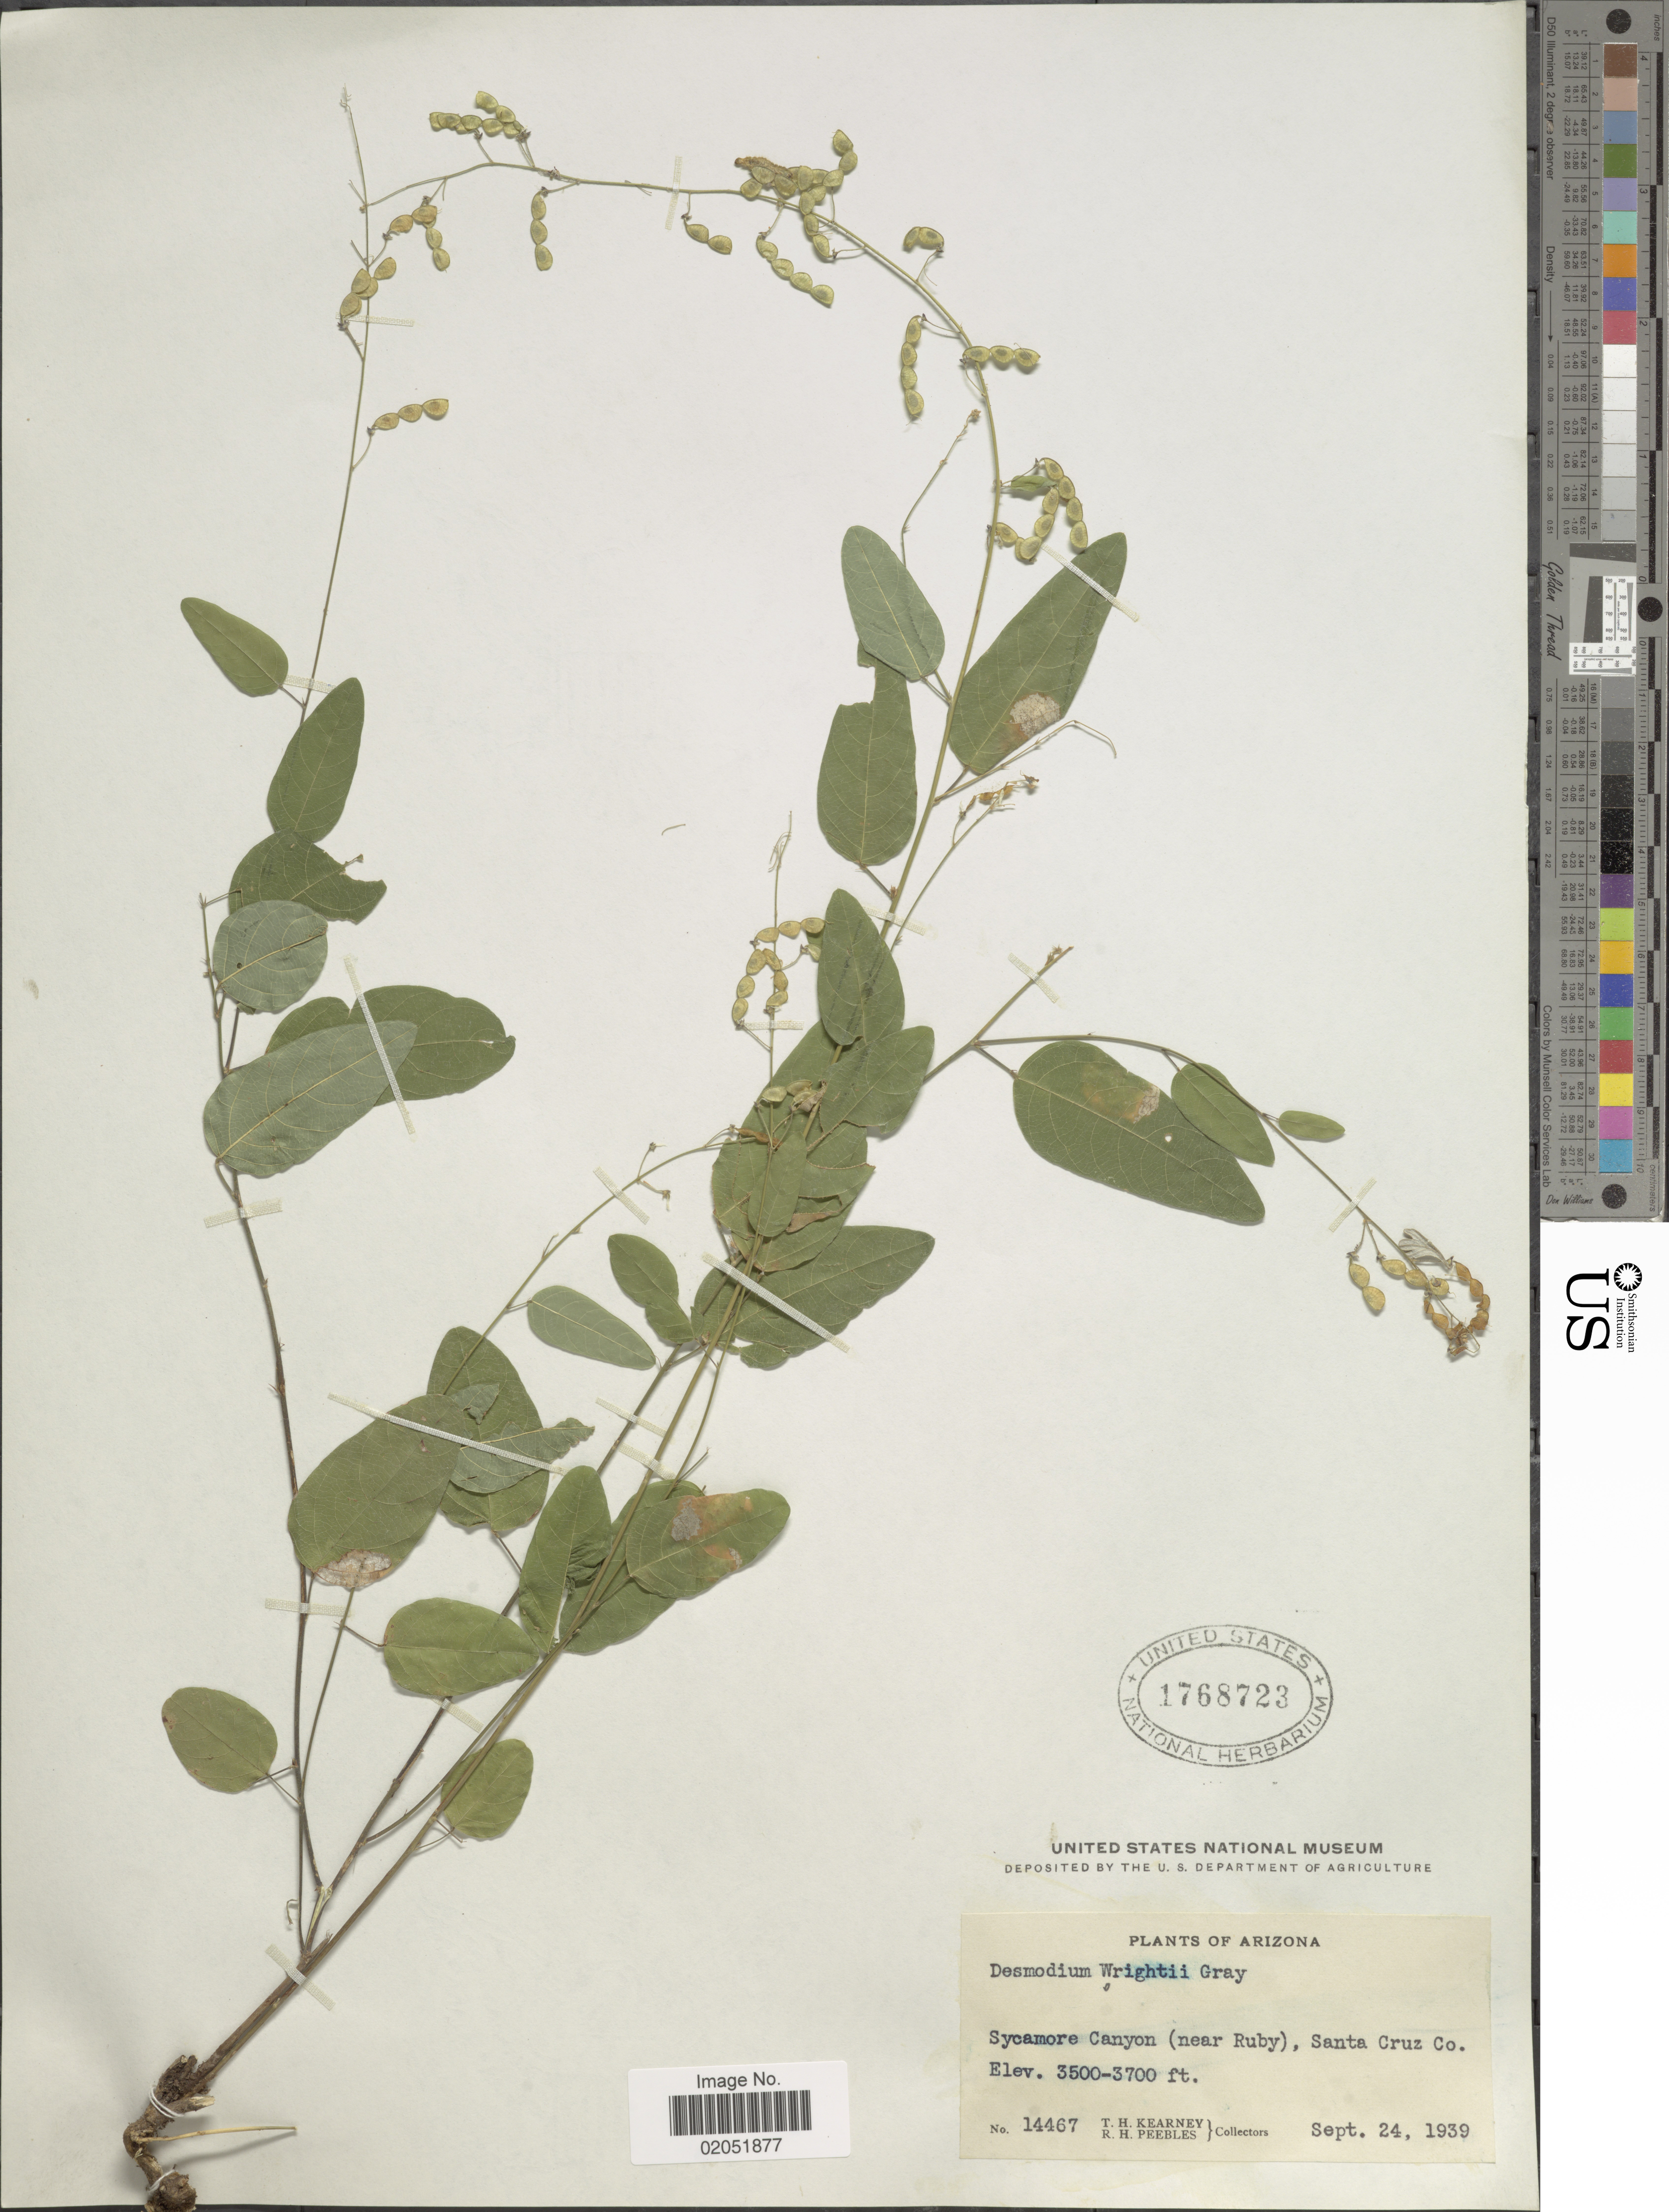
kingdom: Plantae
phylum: Tracheophyta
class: Magnoliopsida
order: Fabales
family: Fabaceae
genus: Desmodium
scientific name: Desmodium wrightii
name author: A. Gray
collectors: T. H. Kearney & R. H. Peebles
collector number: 14467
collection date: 1939-09-24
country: United States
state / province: Arizona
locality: Arizona, Sycamore canyon (near Ruby), Santa Cruz Co.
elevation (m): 1067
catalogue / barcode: US 1768723